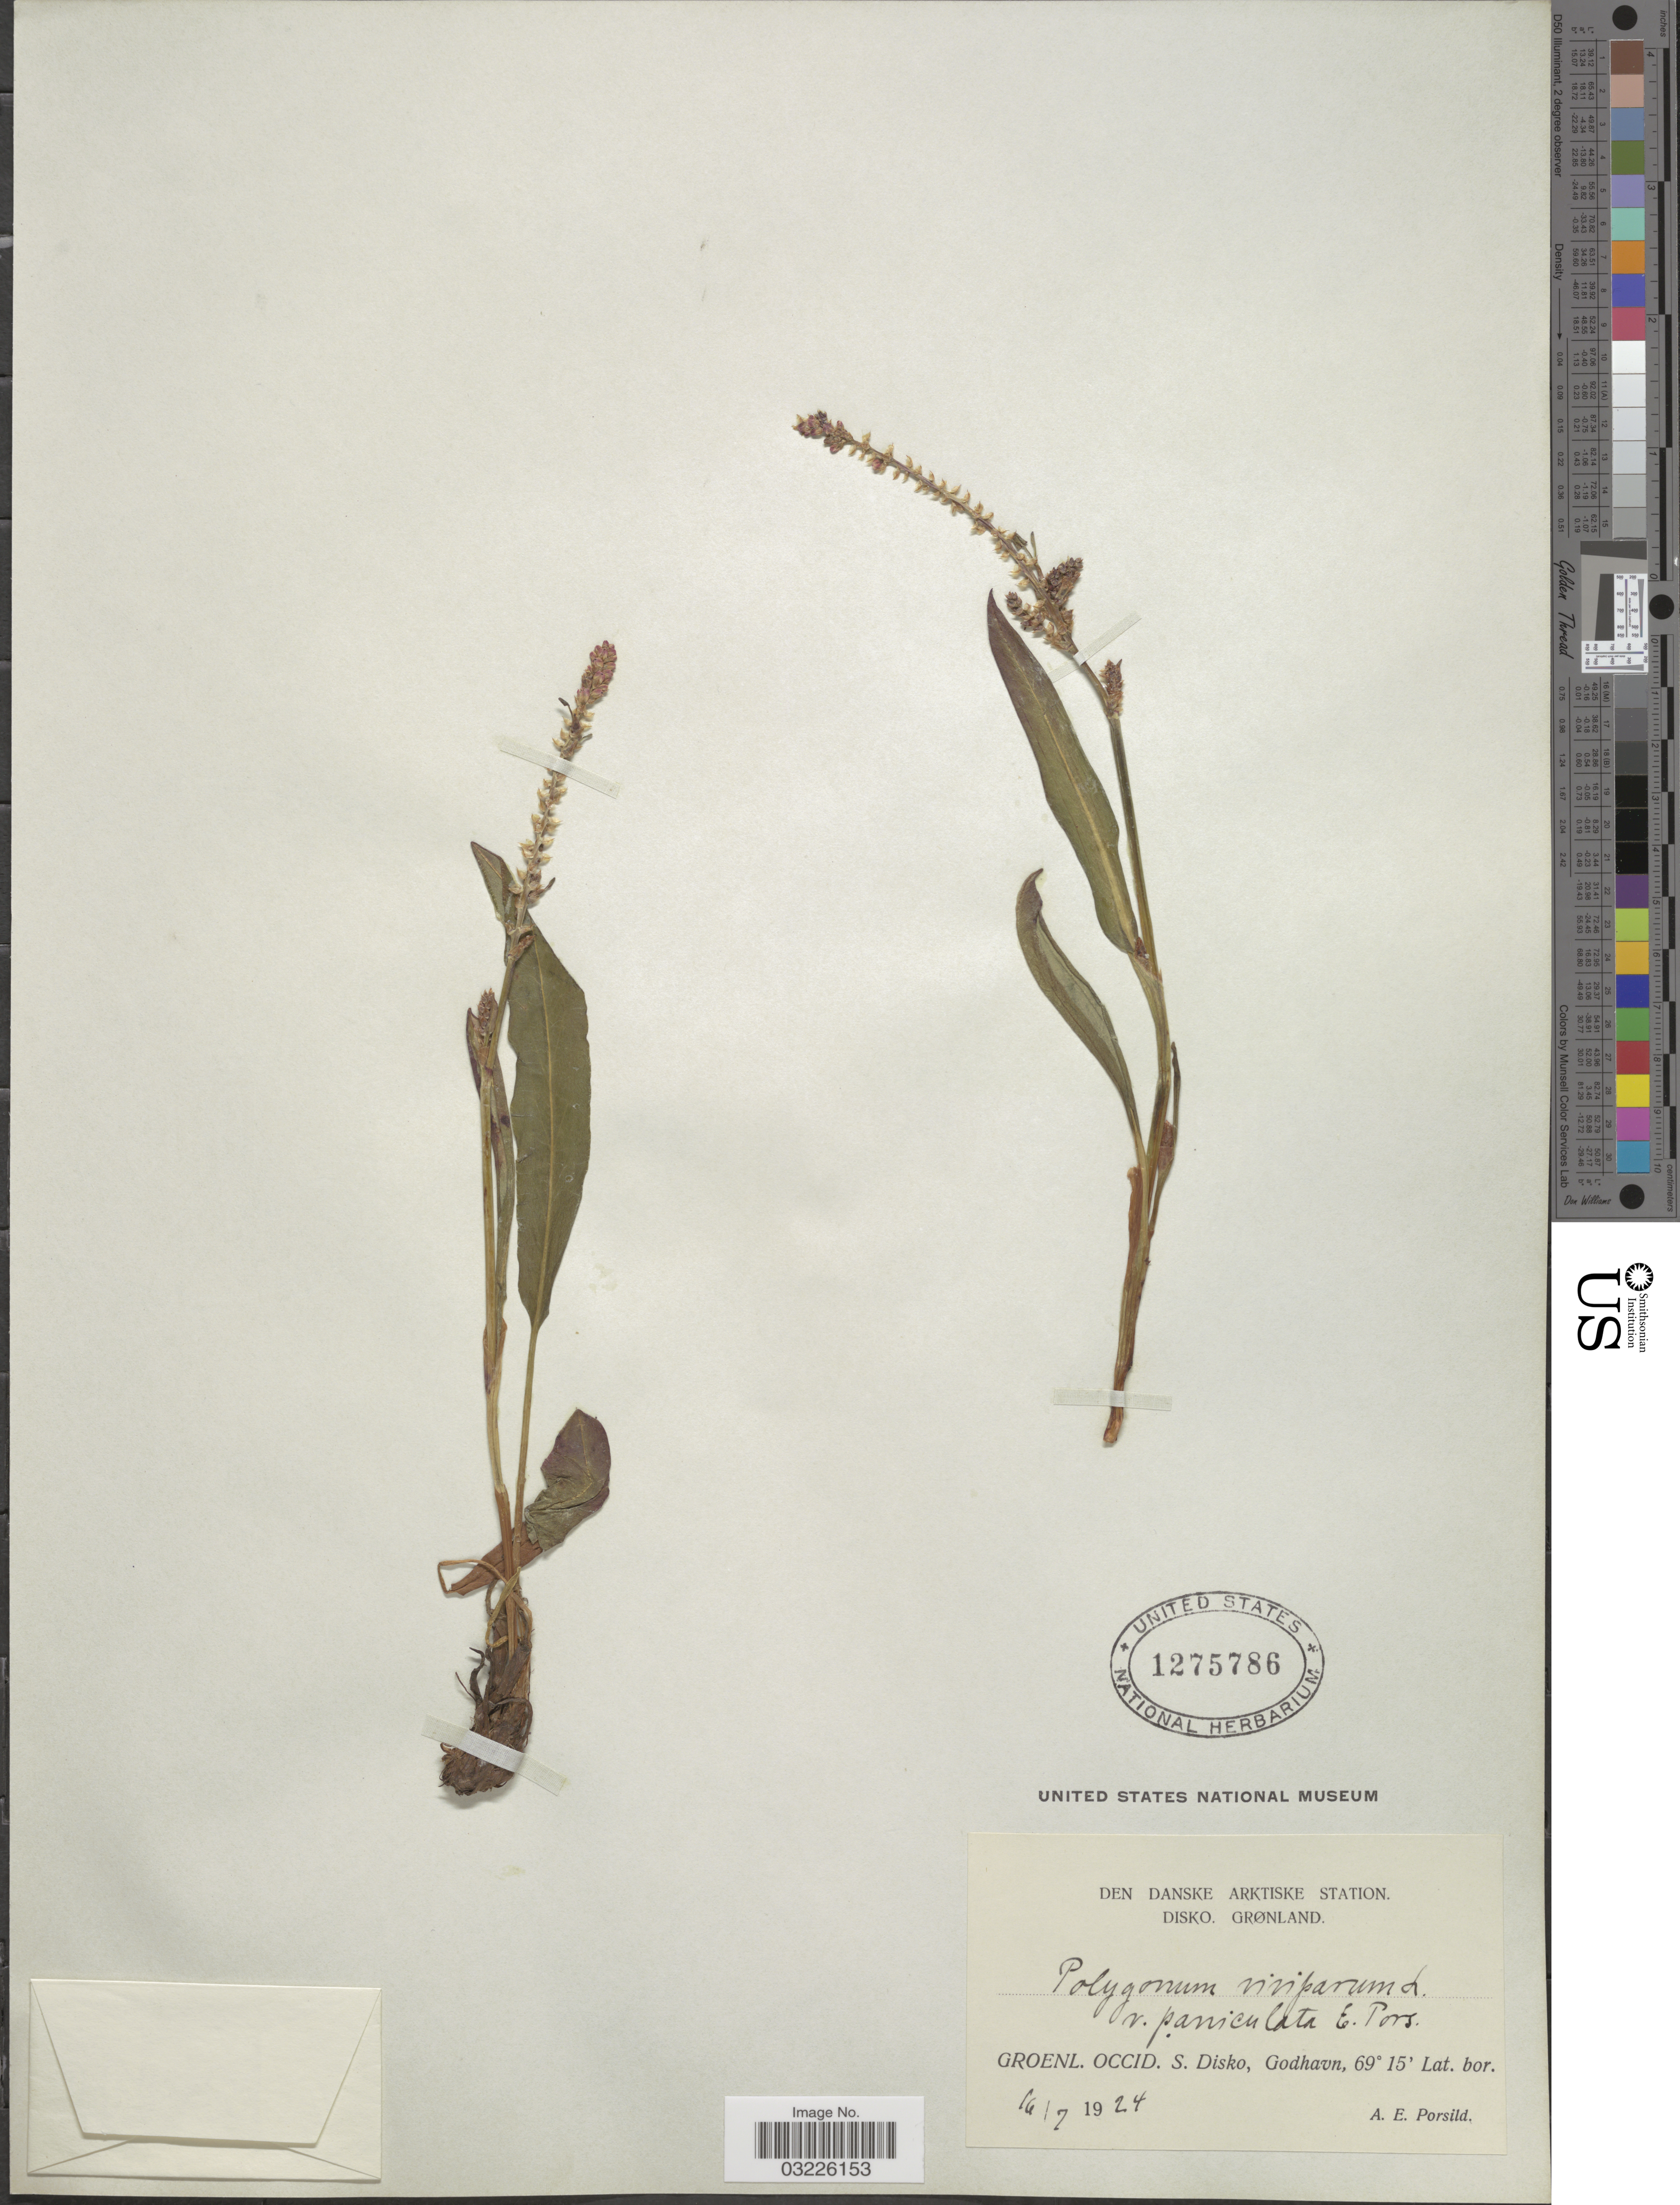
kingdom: Plantae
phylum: Tracheophyta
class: Magnoliopsida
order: Caryophyllales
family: Polygonaceae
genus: Bistorta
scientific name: Bistorta vivipara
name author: (L.) Delarbre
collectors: A. E. Porsild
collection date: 1924-07-14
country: Greenland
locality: Groenl. Occid. S. Disko, Godhavn.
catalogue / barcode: US 1275786